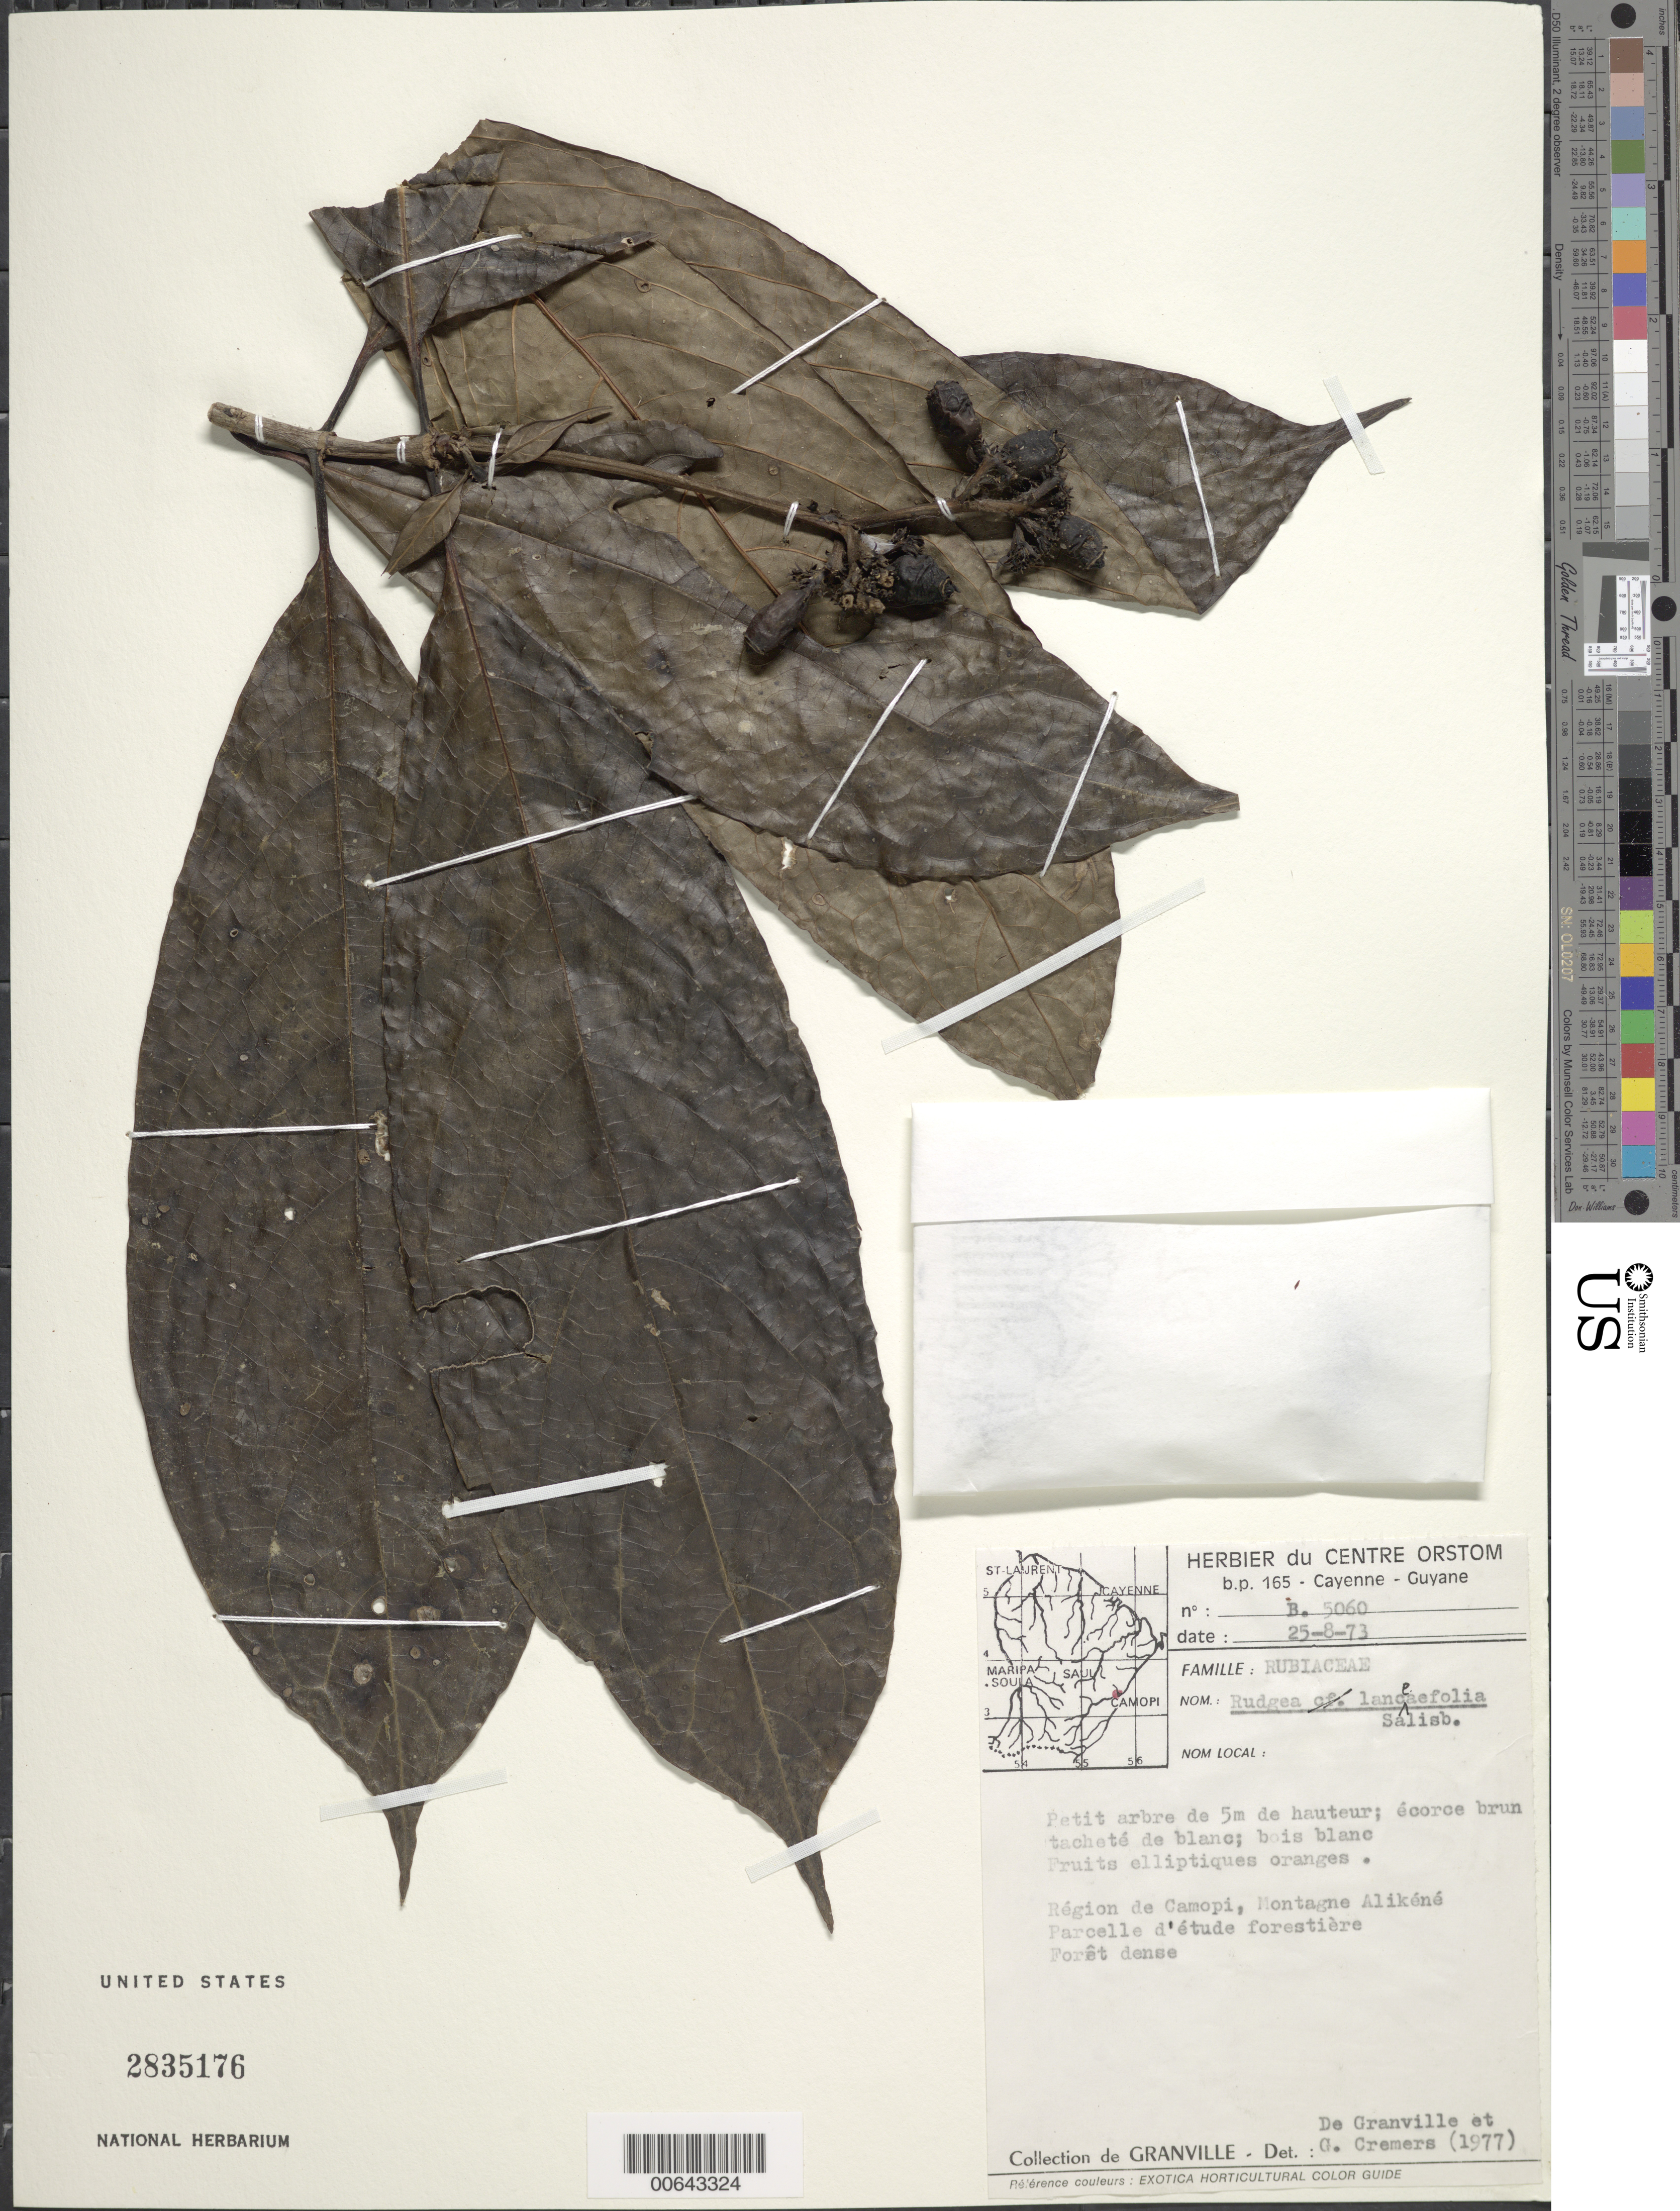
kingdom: Plantae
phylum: Tracheophyta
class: Magnoliopsida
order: Gentianales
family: Rubiaceae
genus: Rudgea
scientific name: Rudgea lanceifolia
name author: Salisb.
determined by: Granville, J. J.; Cremers, G.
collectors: J.-J. de Granville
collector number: B 5060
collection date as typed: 25-Aug-73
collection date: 1973-08-25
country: French Guiana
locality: Camopi, Montagne Alikéné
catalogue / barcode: US 2835176